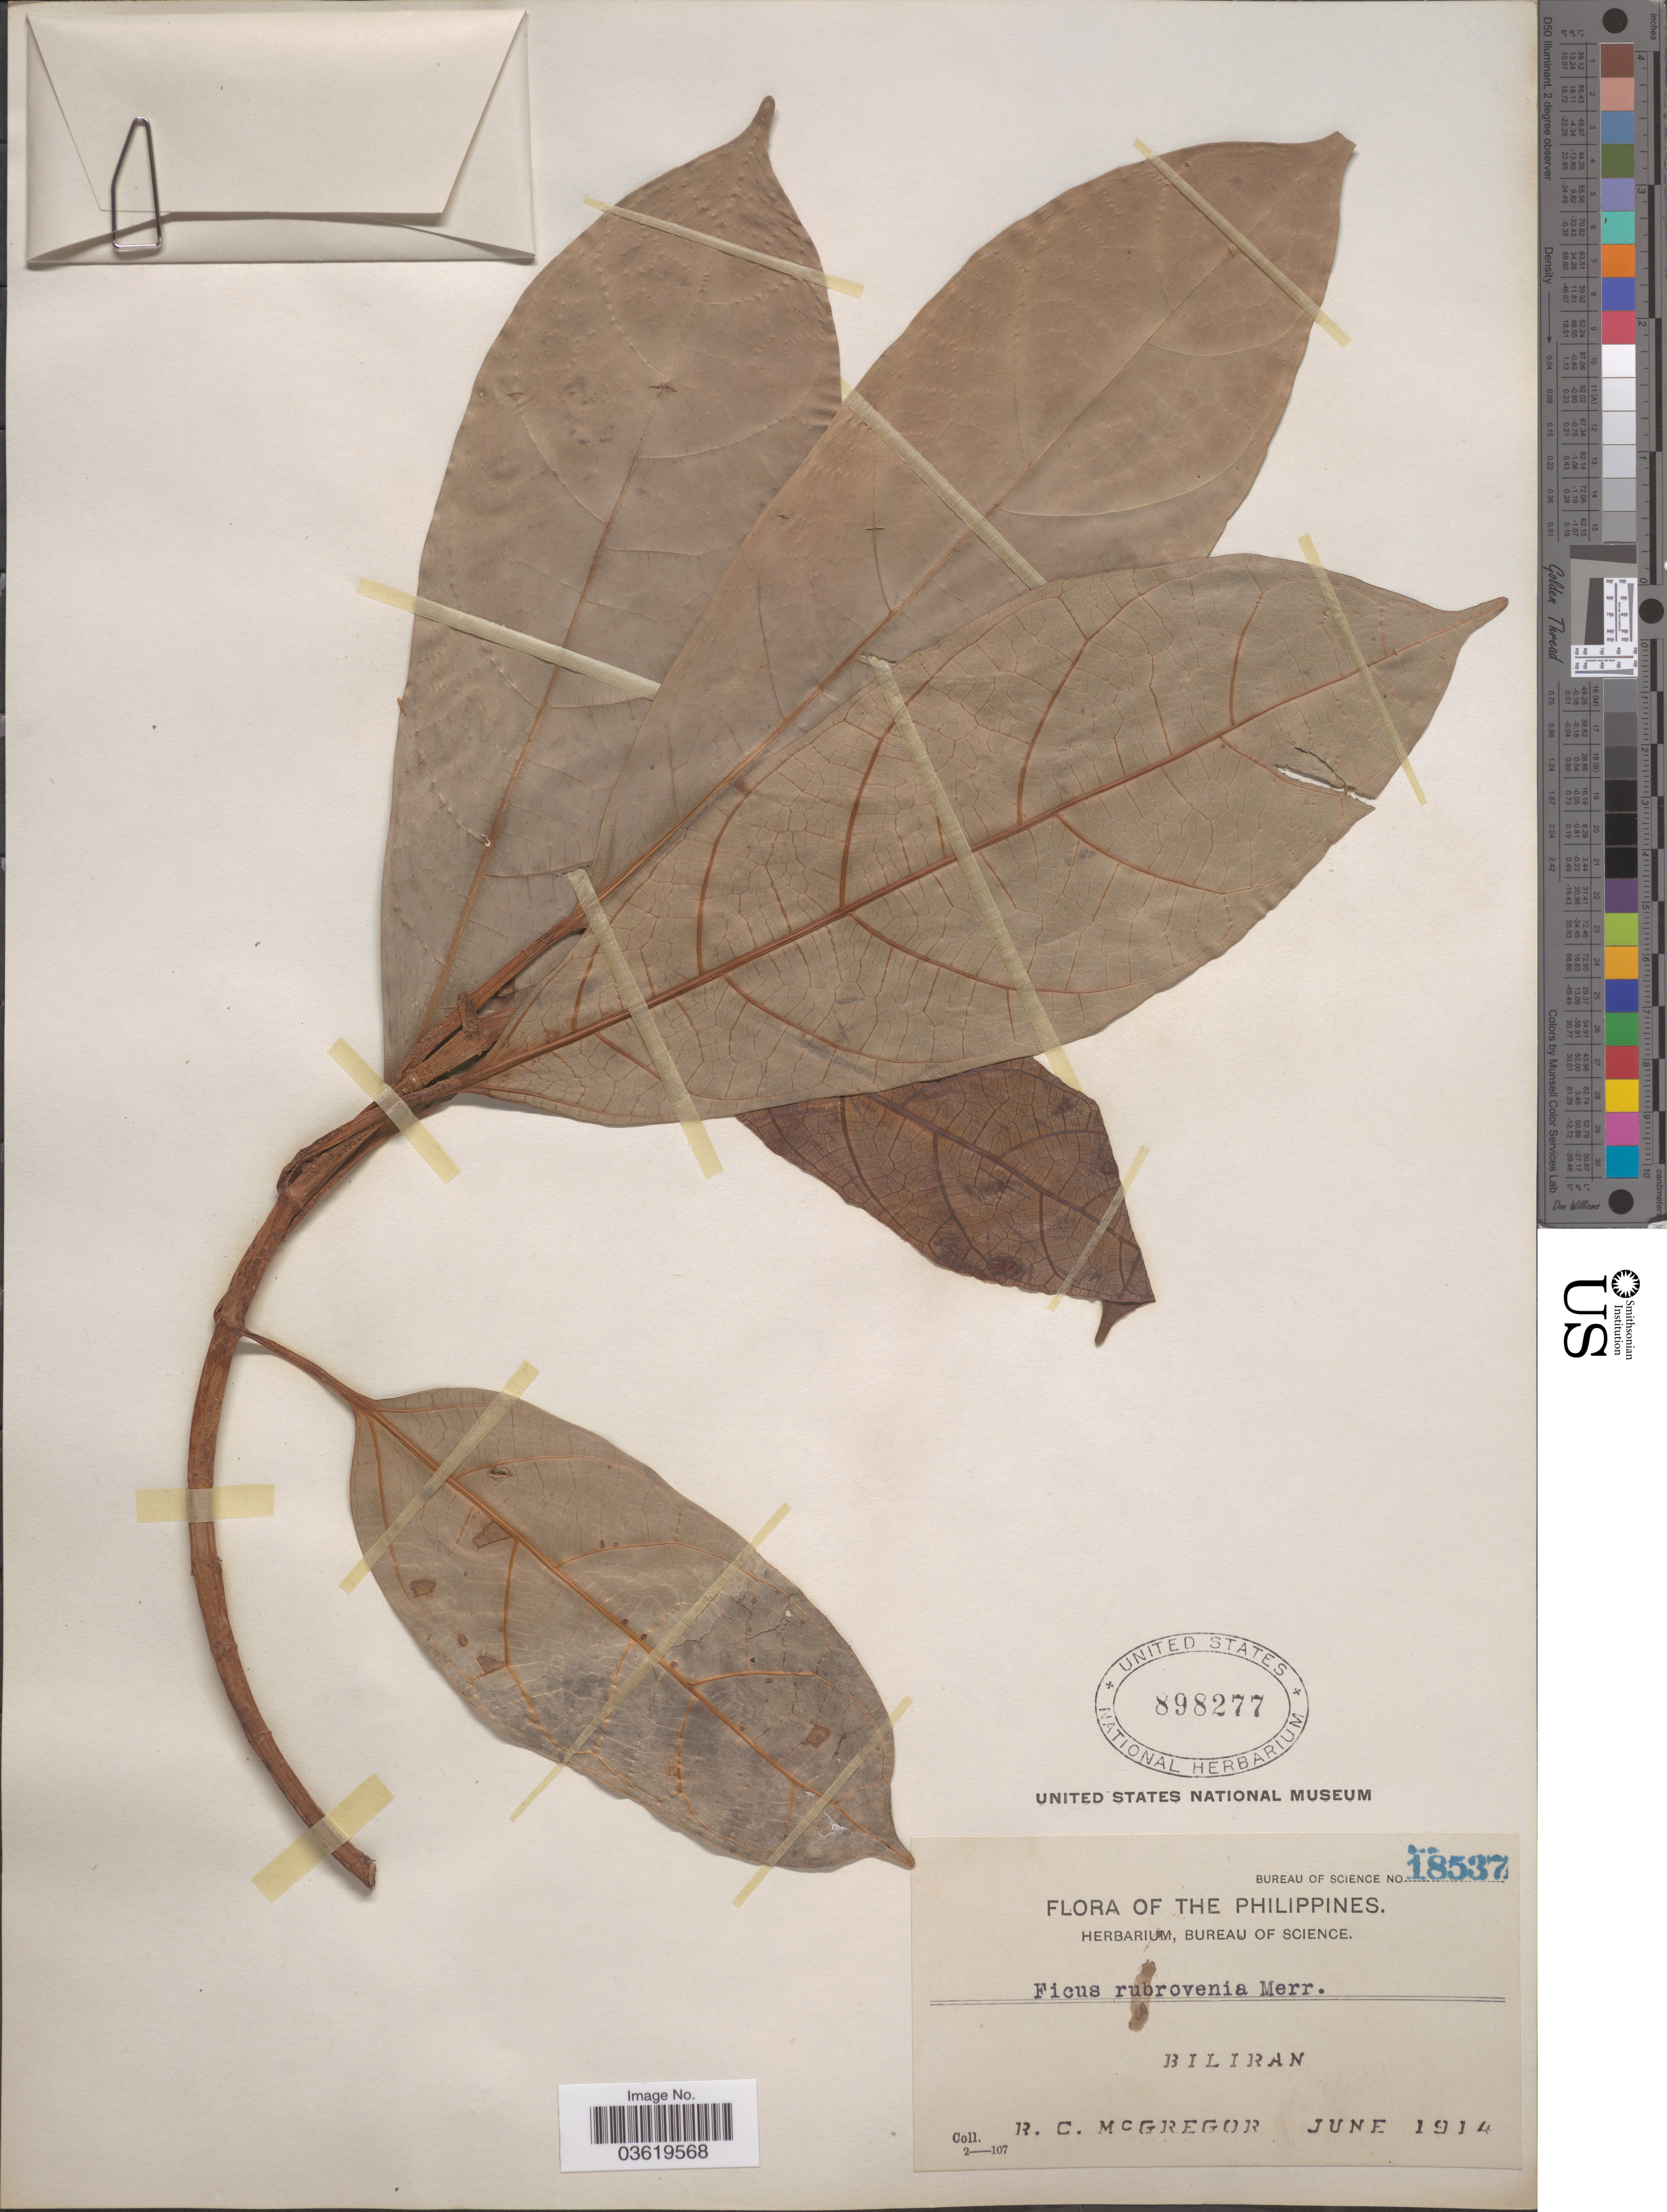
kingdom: Plantae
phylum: Tracheophyta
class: Magnoliopsida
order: Rosales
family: Moraceae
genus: Ficus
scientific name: Ficus repandifolia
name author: Elmer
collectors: R. C. McGregor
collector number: Bureau of Science 18537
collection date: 1914-06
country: Philippines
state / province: Eastern Visayas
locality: Biliran.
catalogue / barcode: US 898277